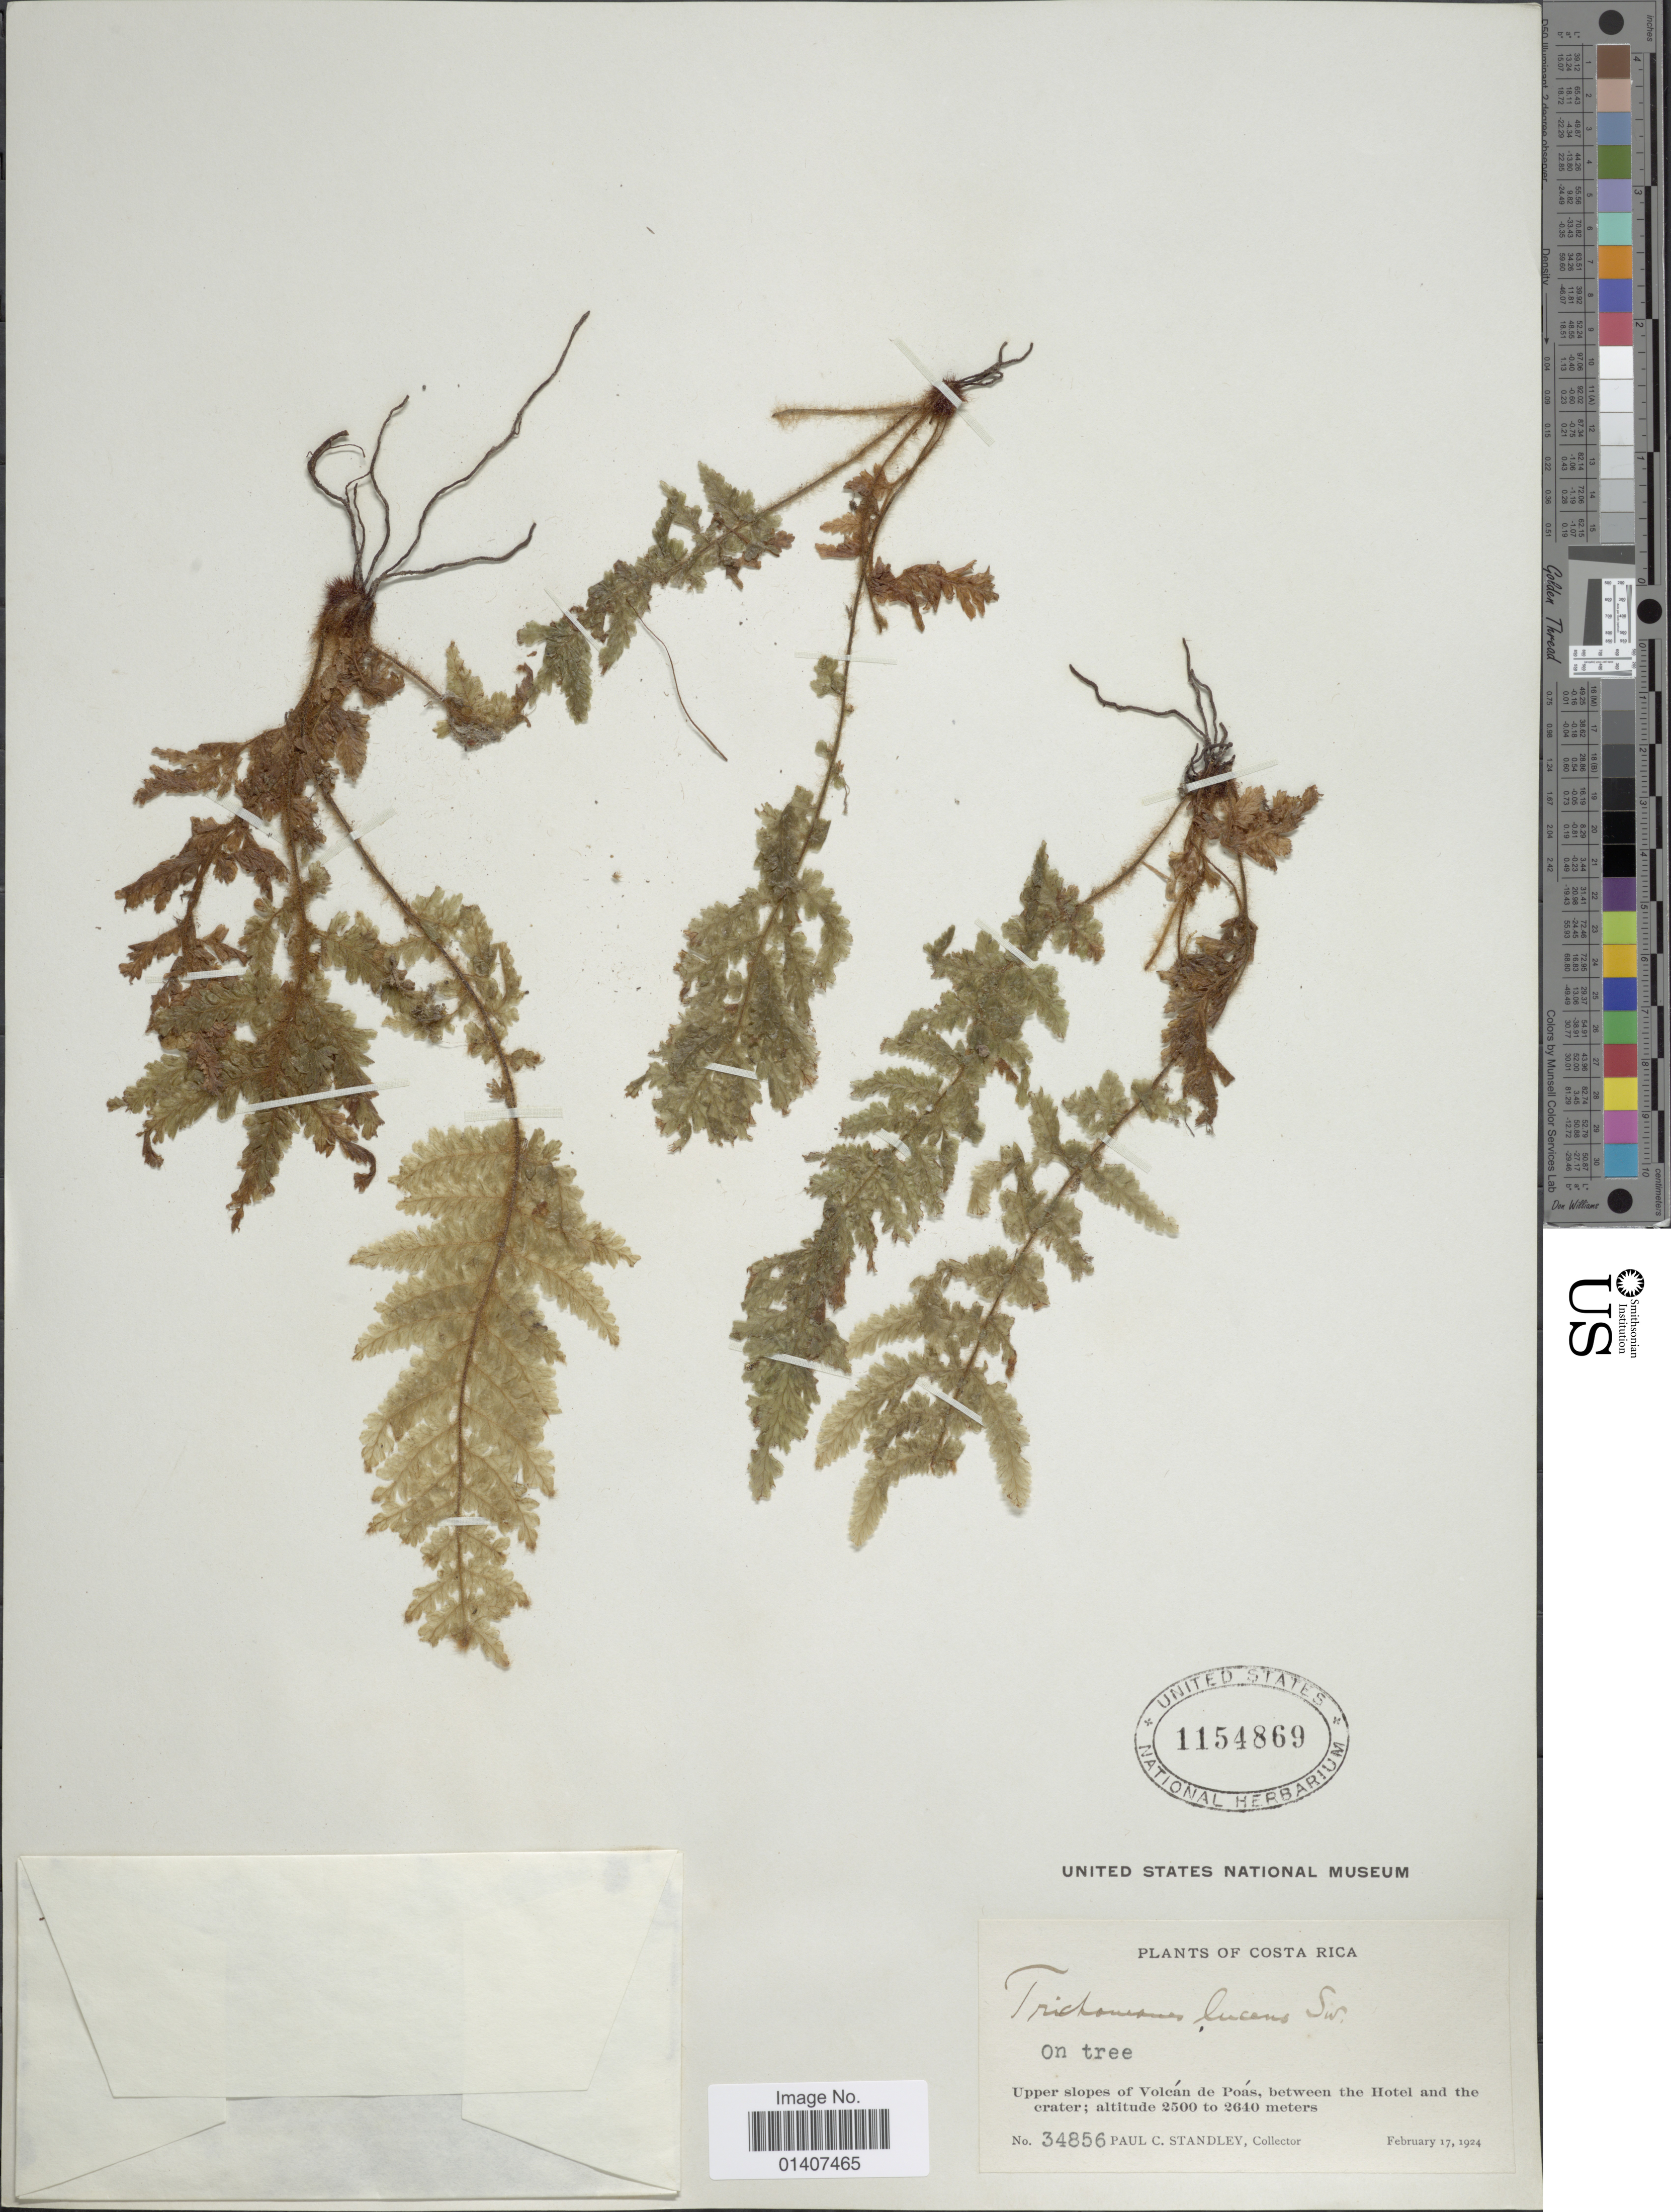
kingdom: Plantae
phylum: Tracheophyta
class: Polypodiopsida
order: Hymenophyllales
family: Hymenophyllaceae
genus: Trichomanes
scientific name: Trichomanes lucens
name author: Sw.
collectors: P. C. Standley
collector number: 34856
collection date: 1924-02-17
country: Costa Rica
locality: Costa Rica, Upper slopes of Volcán de Poás, between the Hotel and the crater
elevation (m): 2500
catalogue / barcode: US 1154869